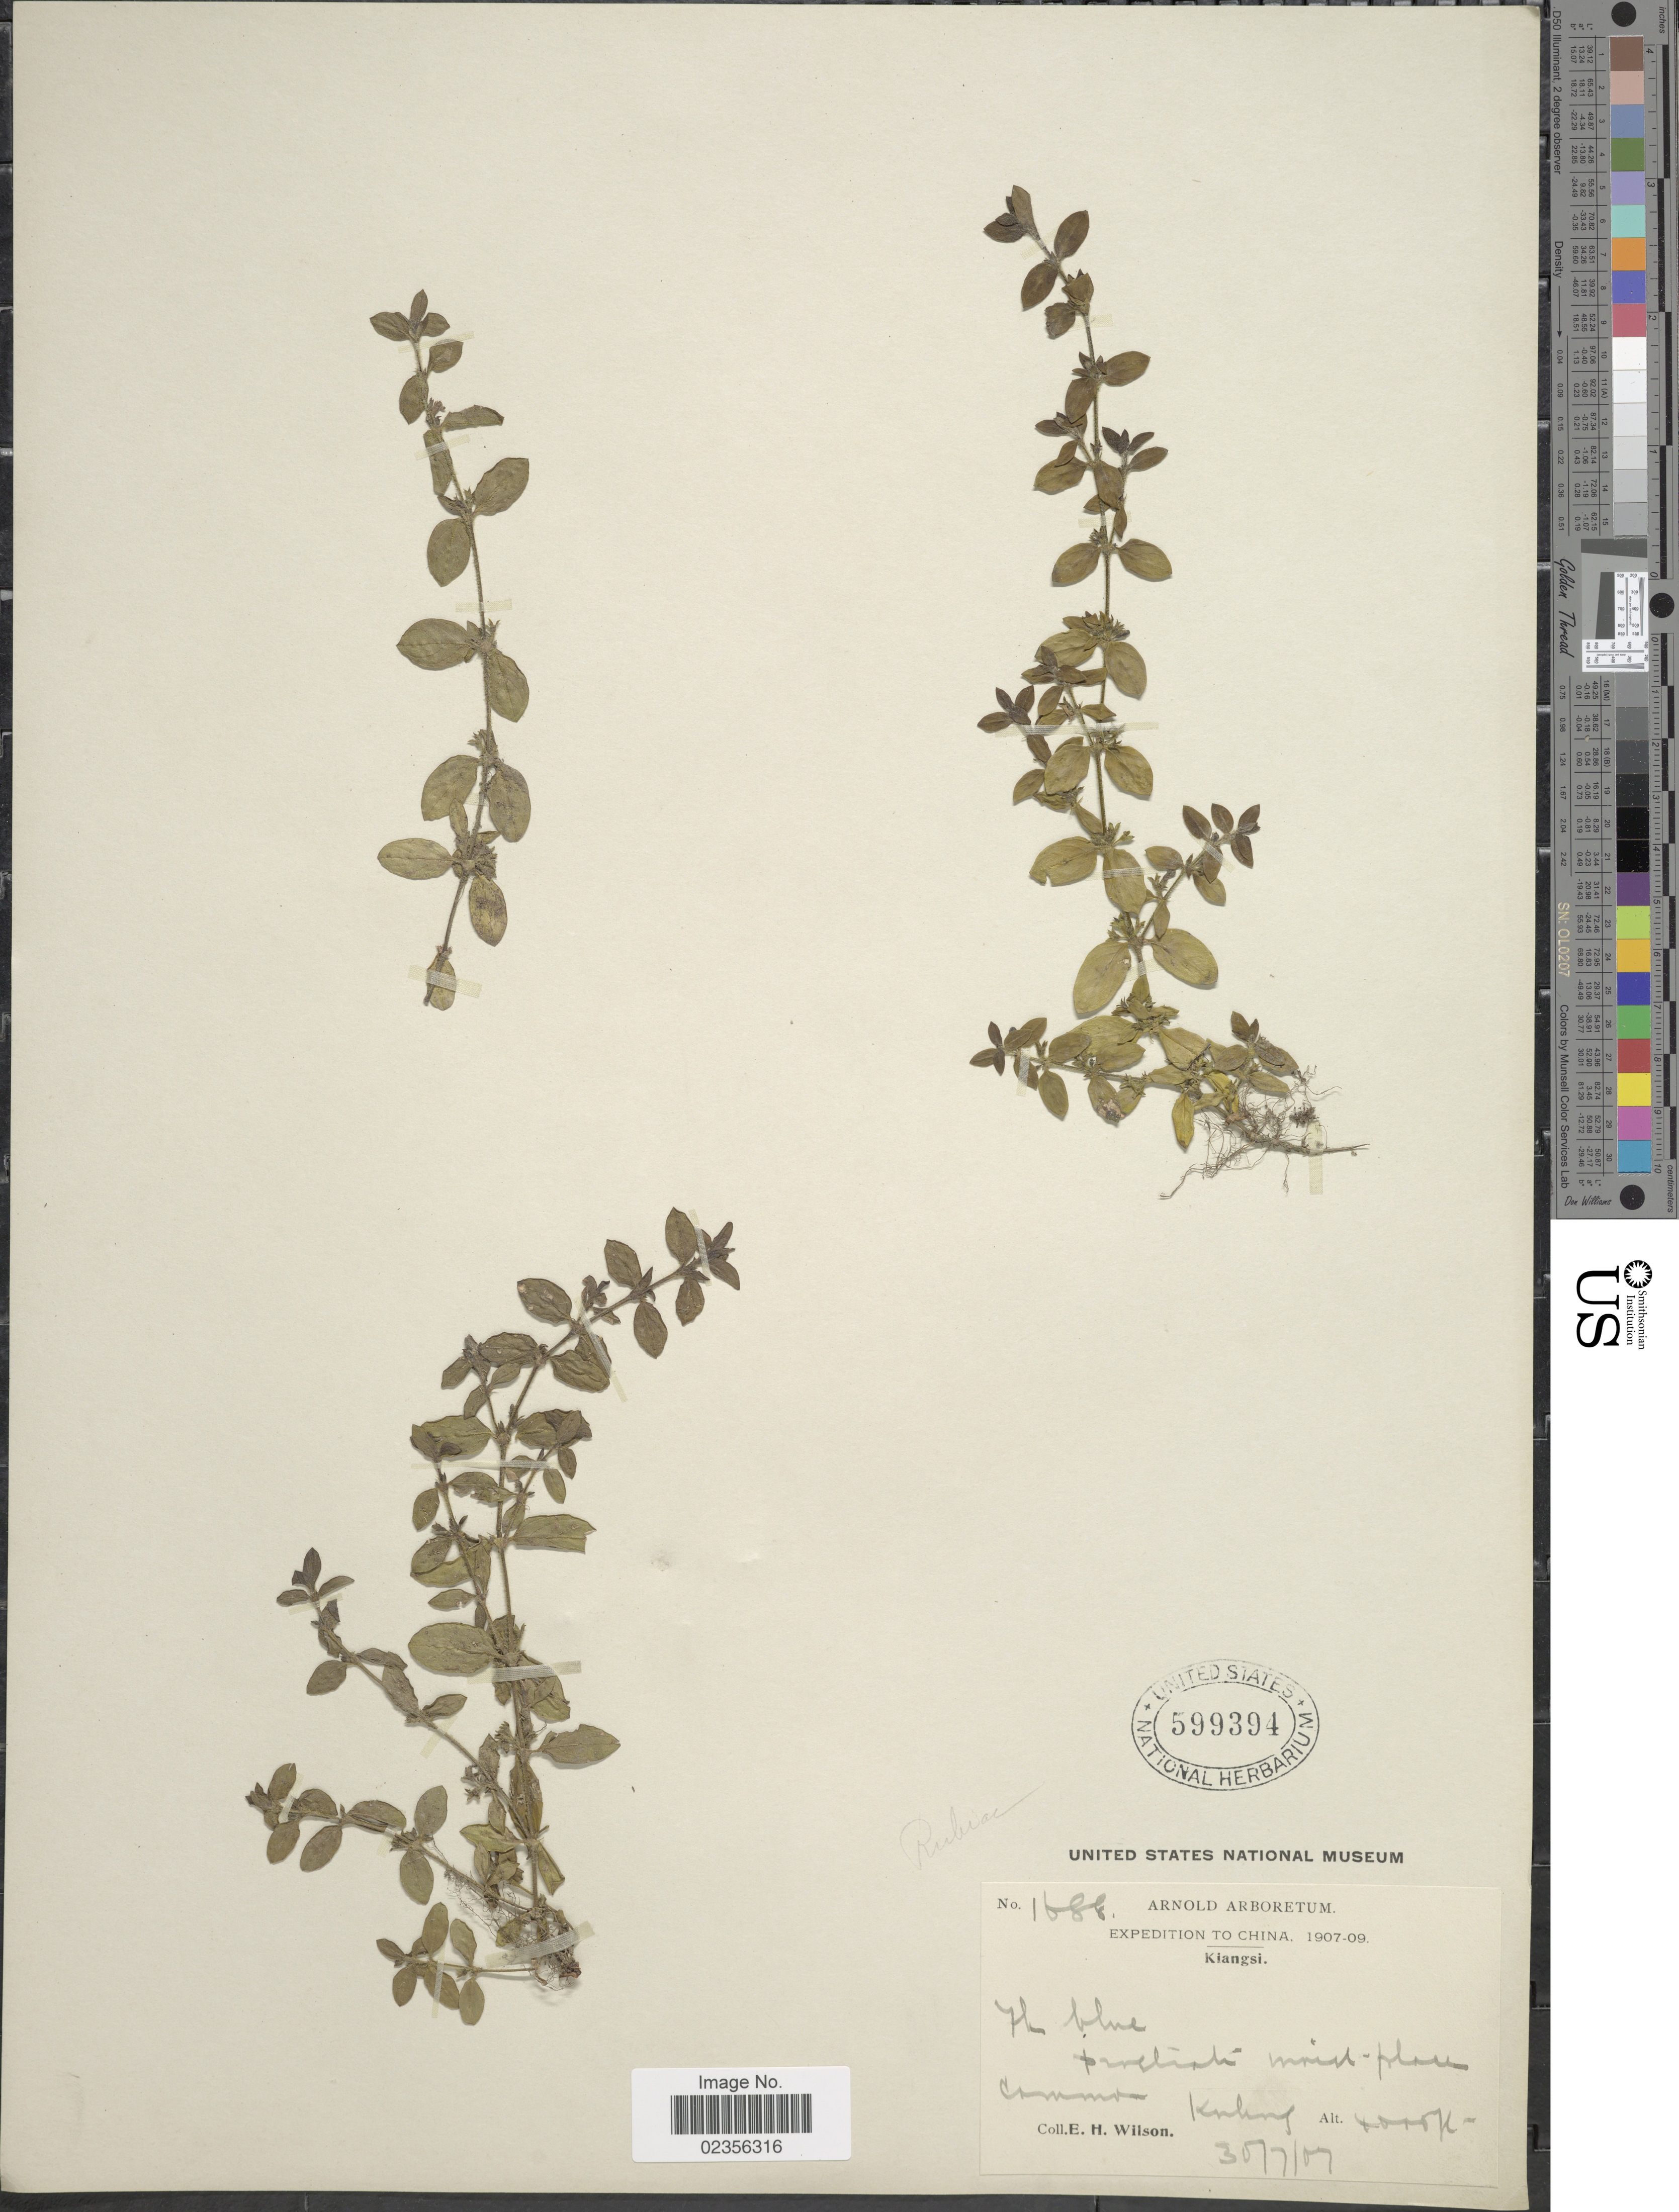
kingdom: Plantae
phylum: Tracheophyta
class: Magnoliopsida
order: Gentianales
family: Rubiaceae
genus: Hedyotis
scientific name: Hedyotis sp.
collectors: E. Wilson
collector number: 1688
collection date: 1907-07-30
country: China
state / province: Jiangxi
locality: Kiangsi, Kuling.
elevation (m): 1219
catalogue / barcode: US 599394